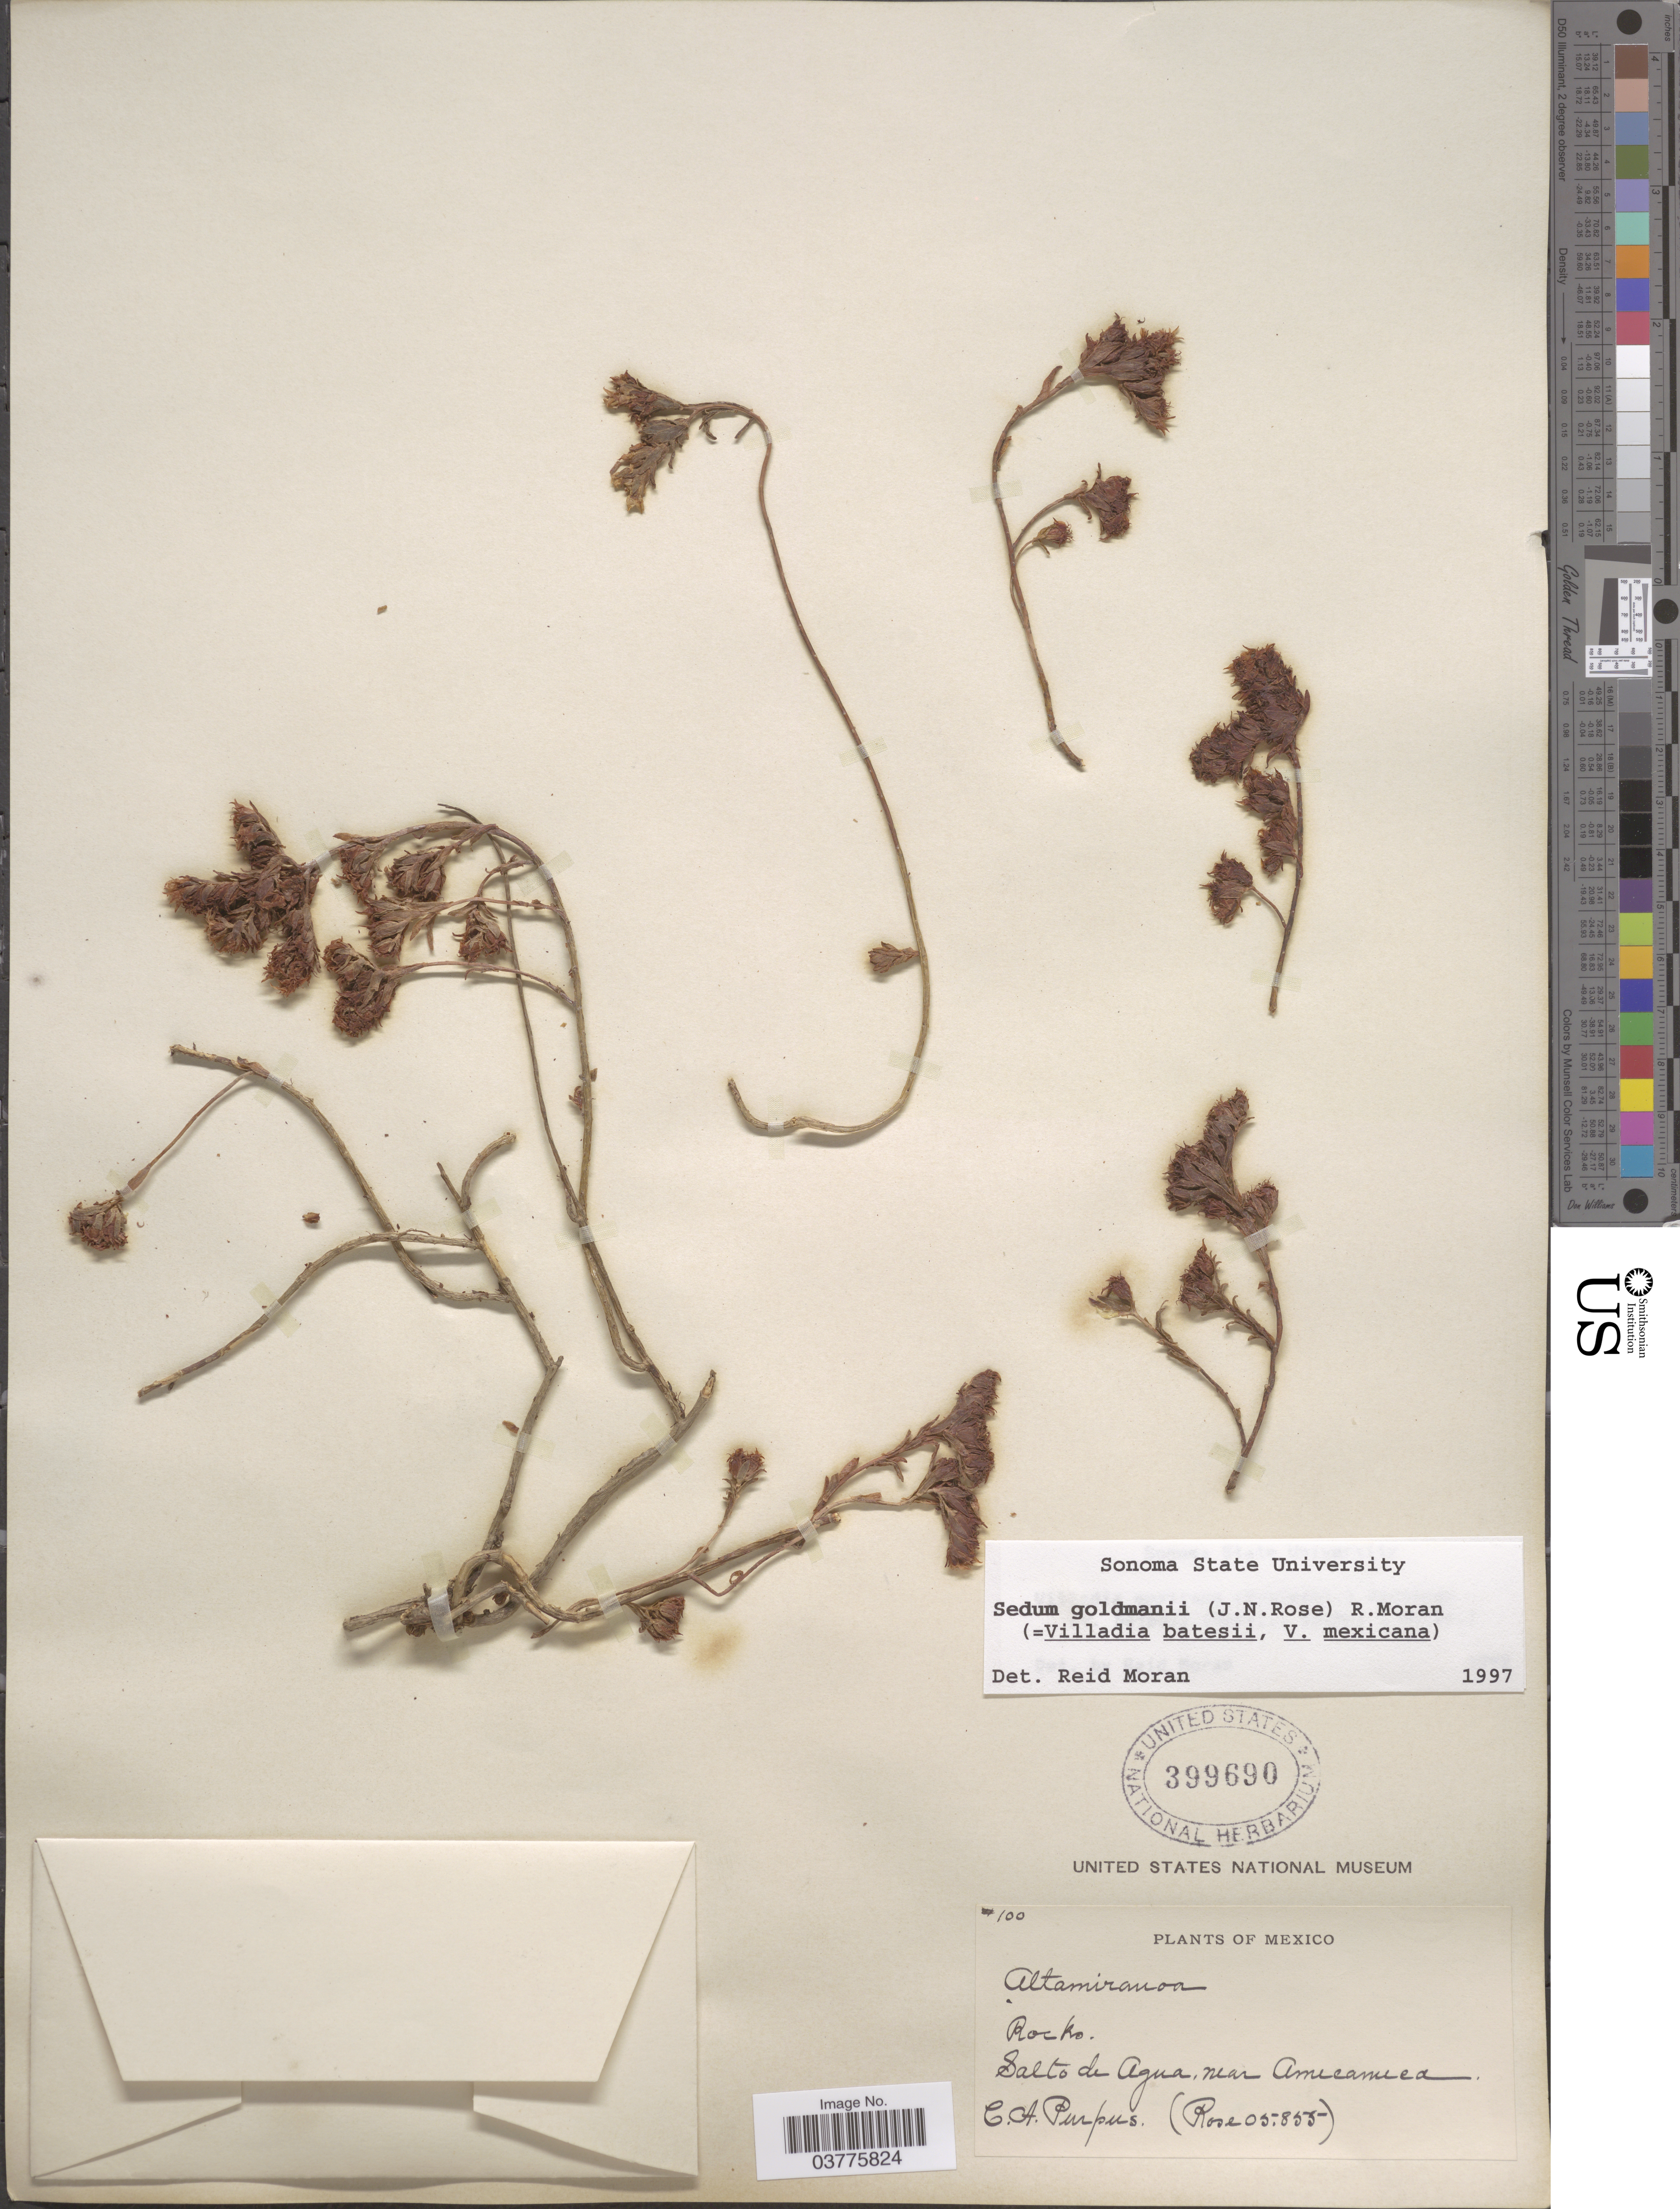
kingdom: Plantae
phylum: Tracheophyta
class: Magnoliopsida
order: Saxifragales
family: Crassulaceae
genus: Sedum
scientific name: Sedum goldmanii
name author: (Rose) Moran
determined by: Moran, R. V.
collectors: C. A. Purpus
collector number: Rose05855/100?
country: Mexico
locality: Salto del Agua, near Amecameca.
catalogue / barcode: US 399690